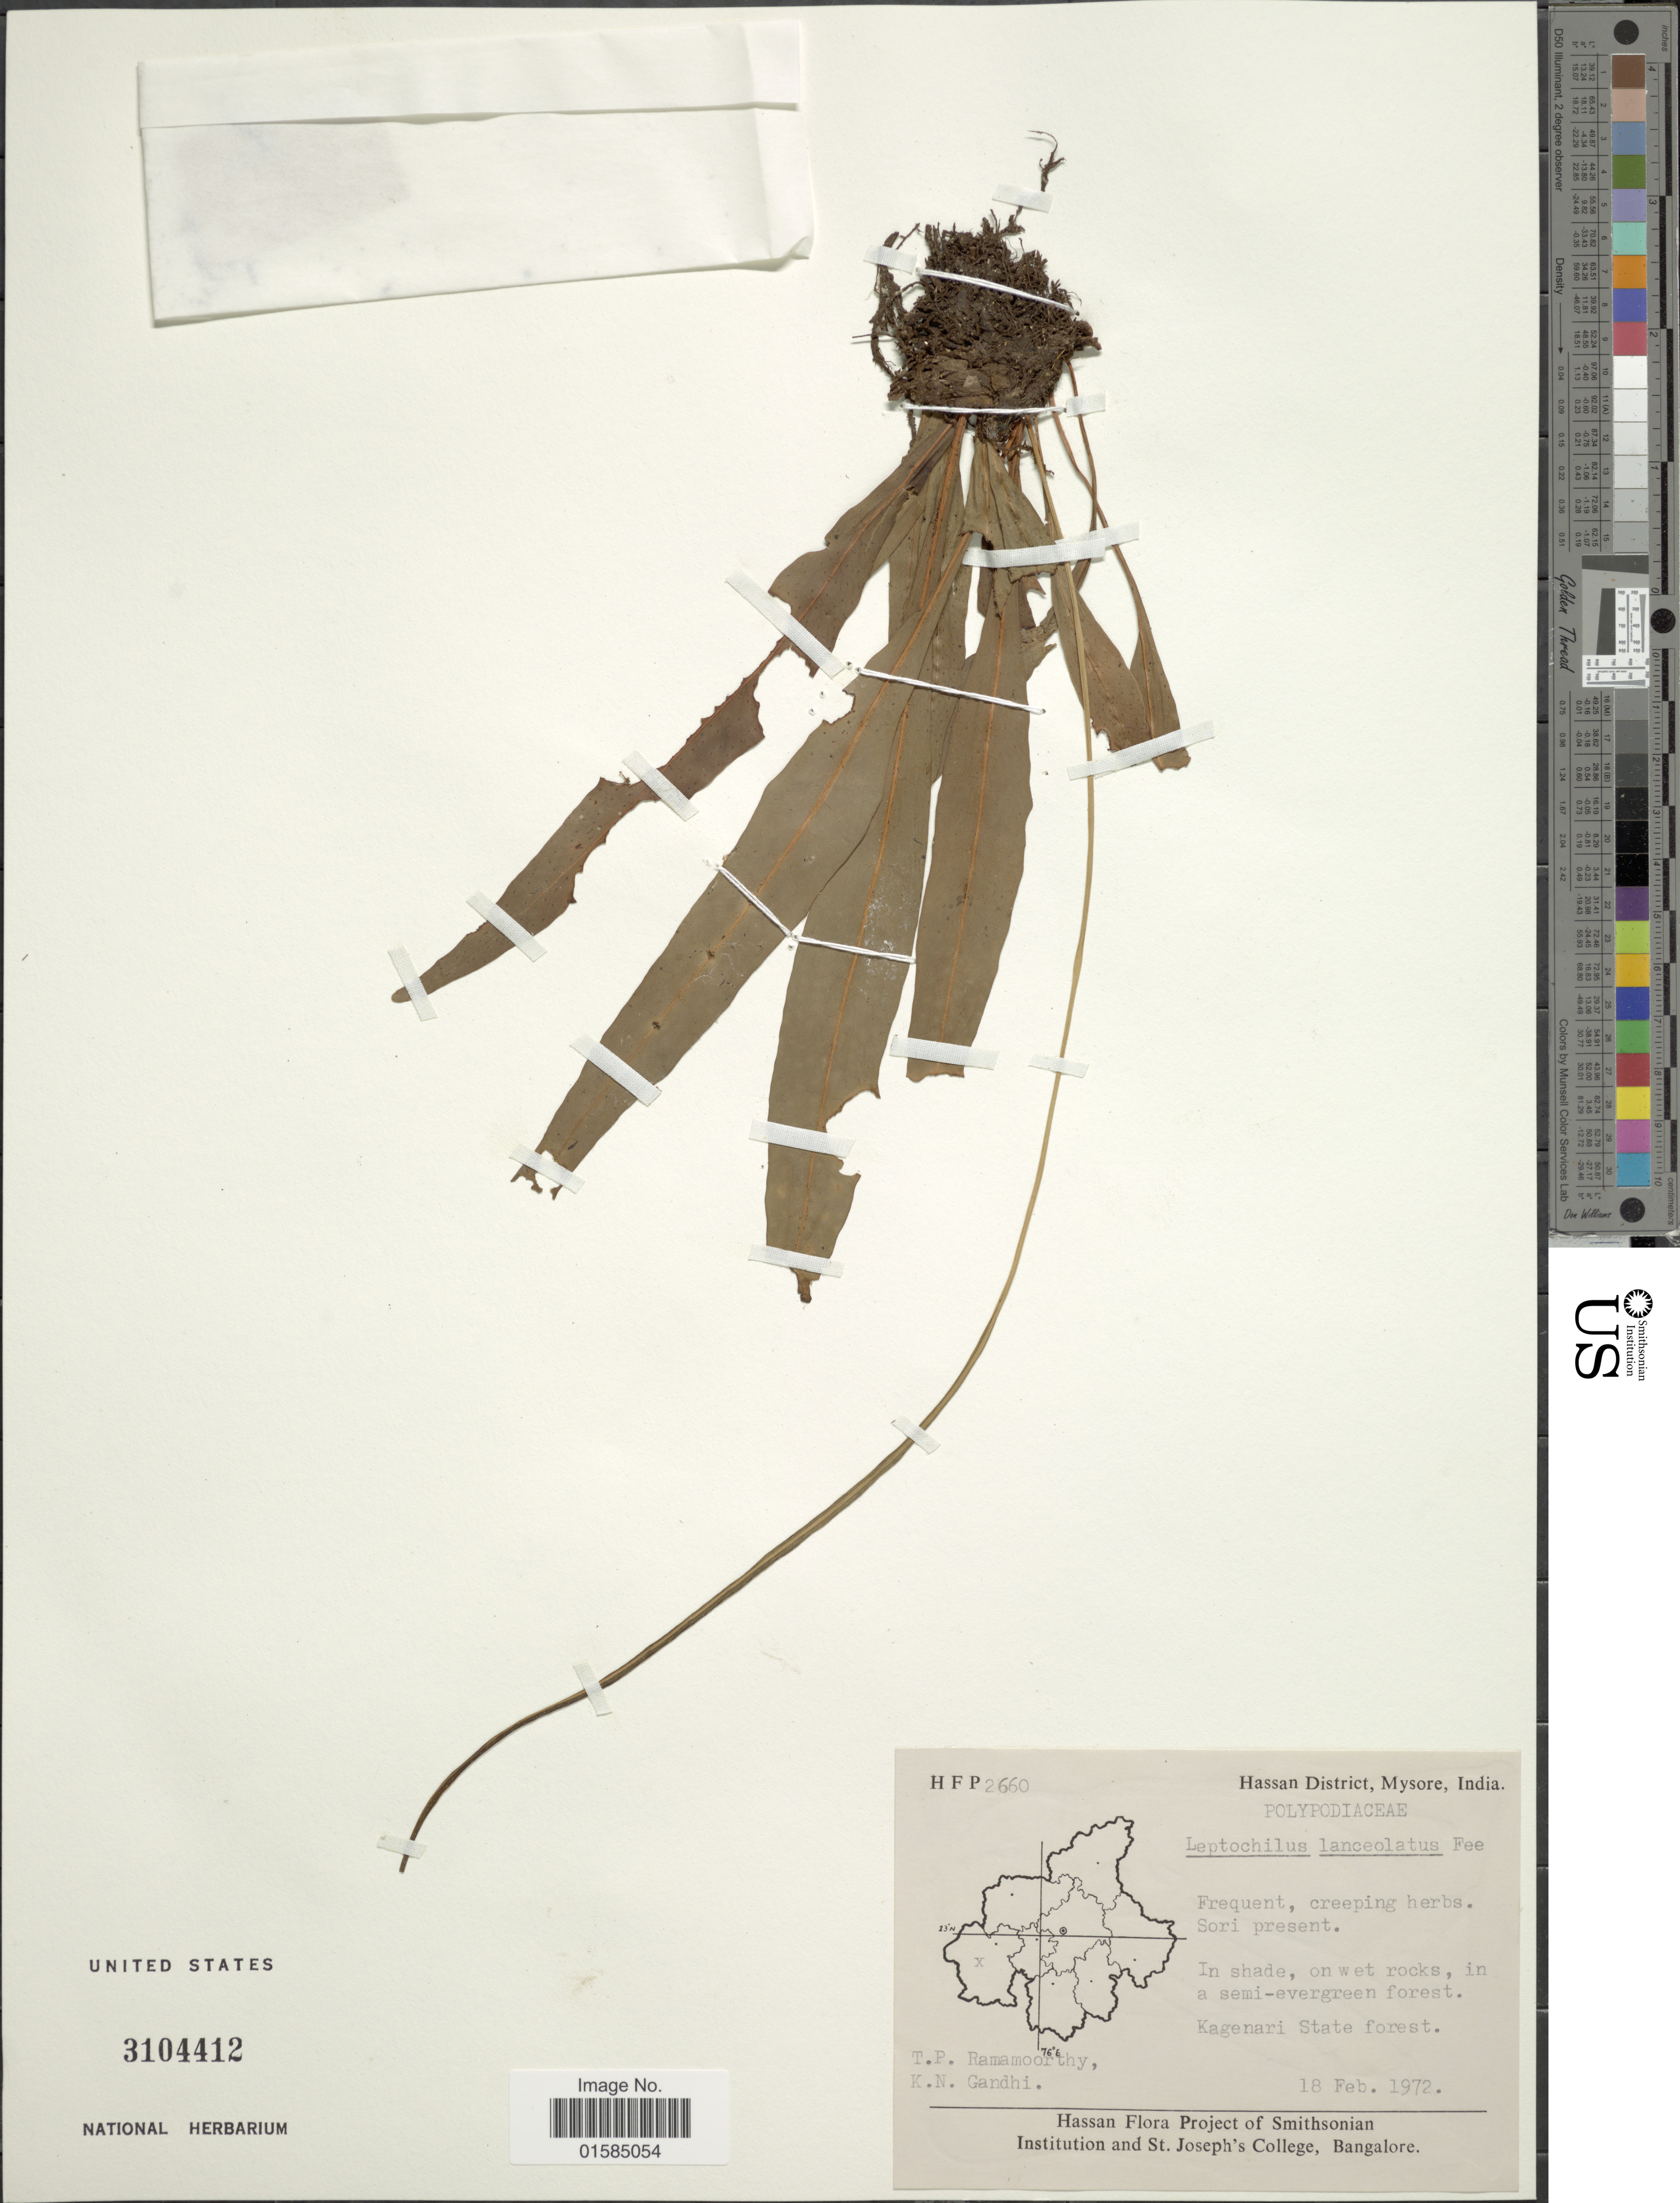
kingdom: Plantae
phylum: Tracheophyta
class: Polypodiopsida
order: Polypodiales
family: Polypodiaceae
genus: Leptochilus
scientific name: Leptochilus decurrens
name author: Blume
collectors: T. P. Ramamoorthy & K. N. Gandhi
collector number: HFP 2660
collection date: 1972-02-18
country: India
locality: Hassan District, Mysore, India, Kagenari State forest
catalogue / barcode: US 3104412